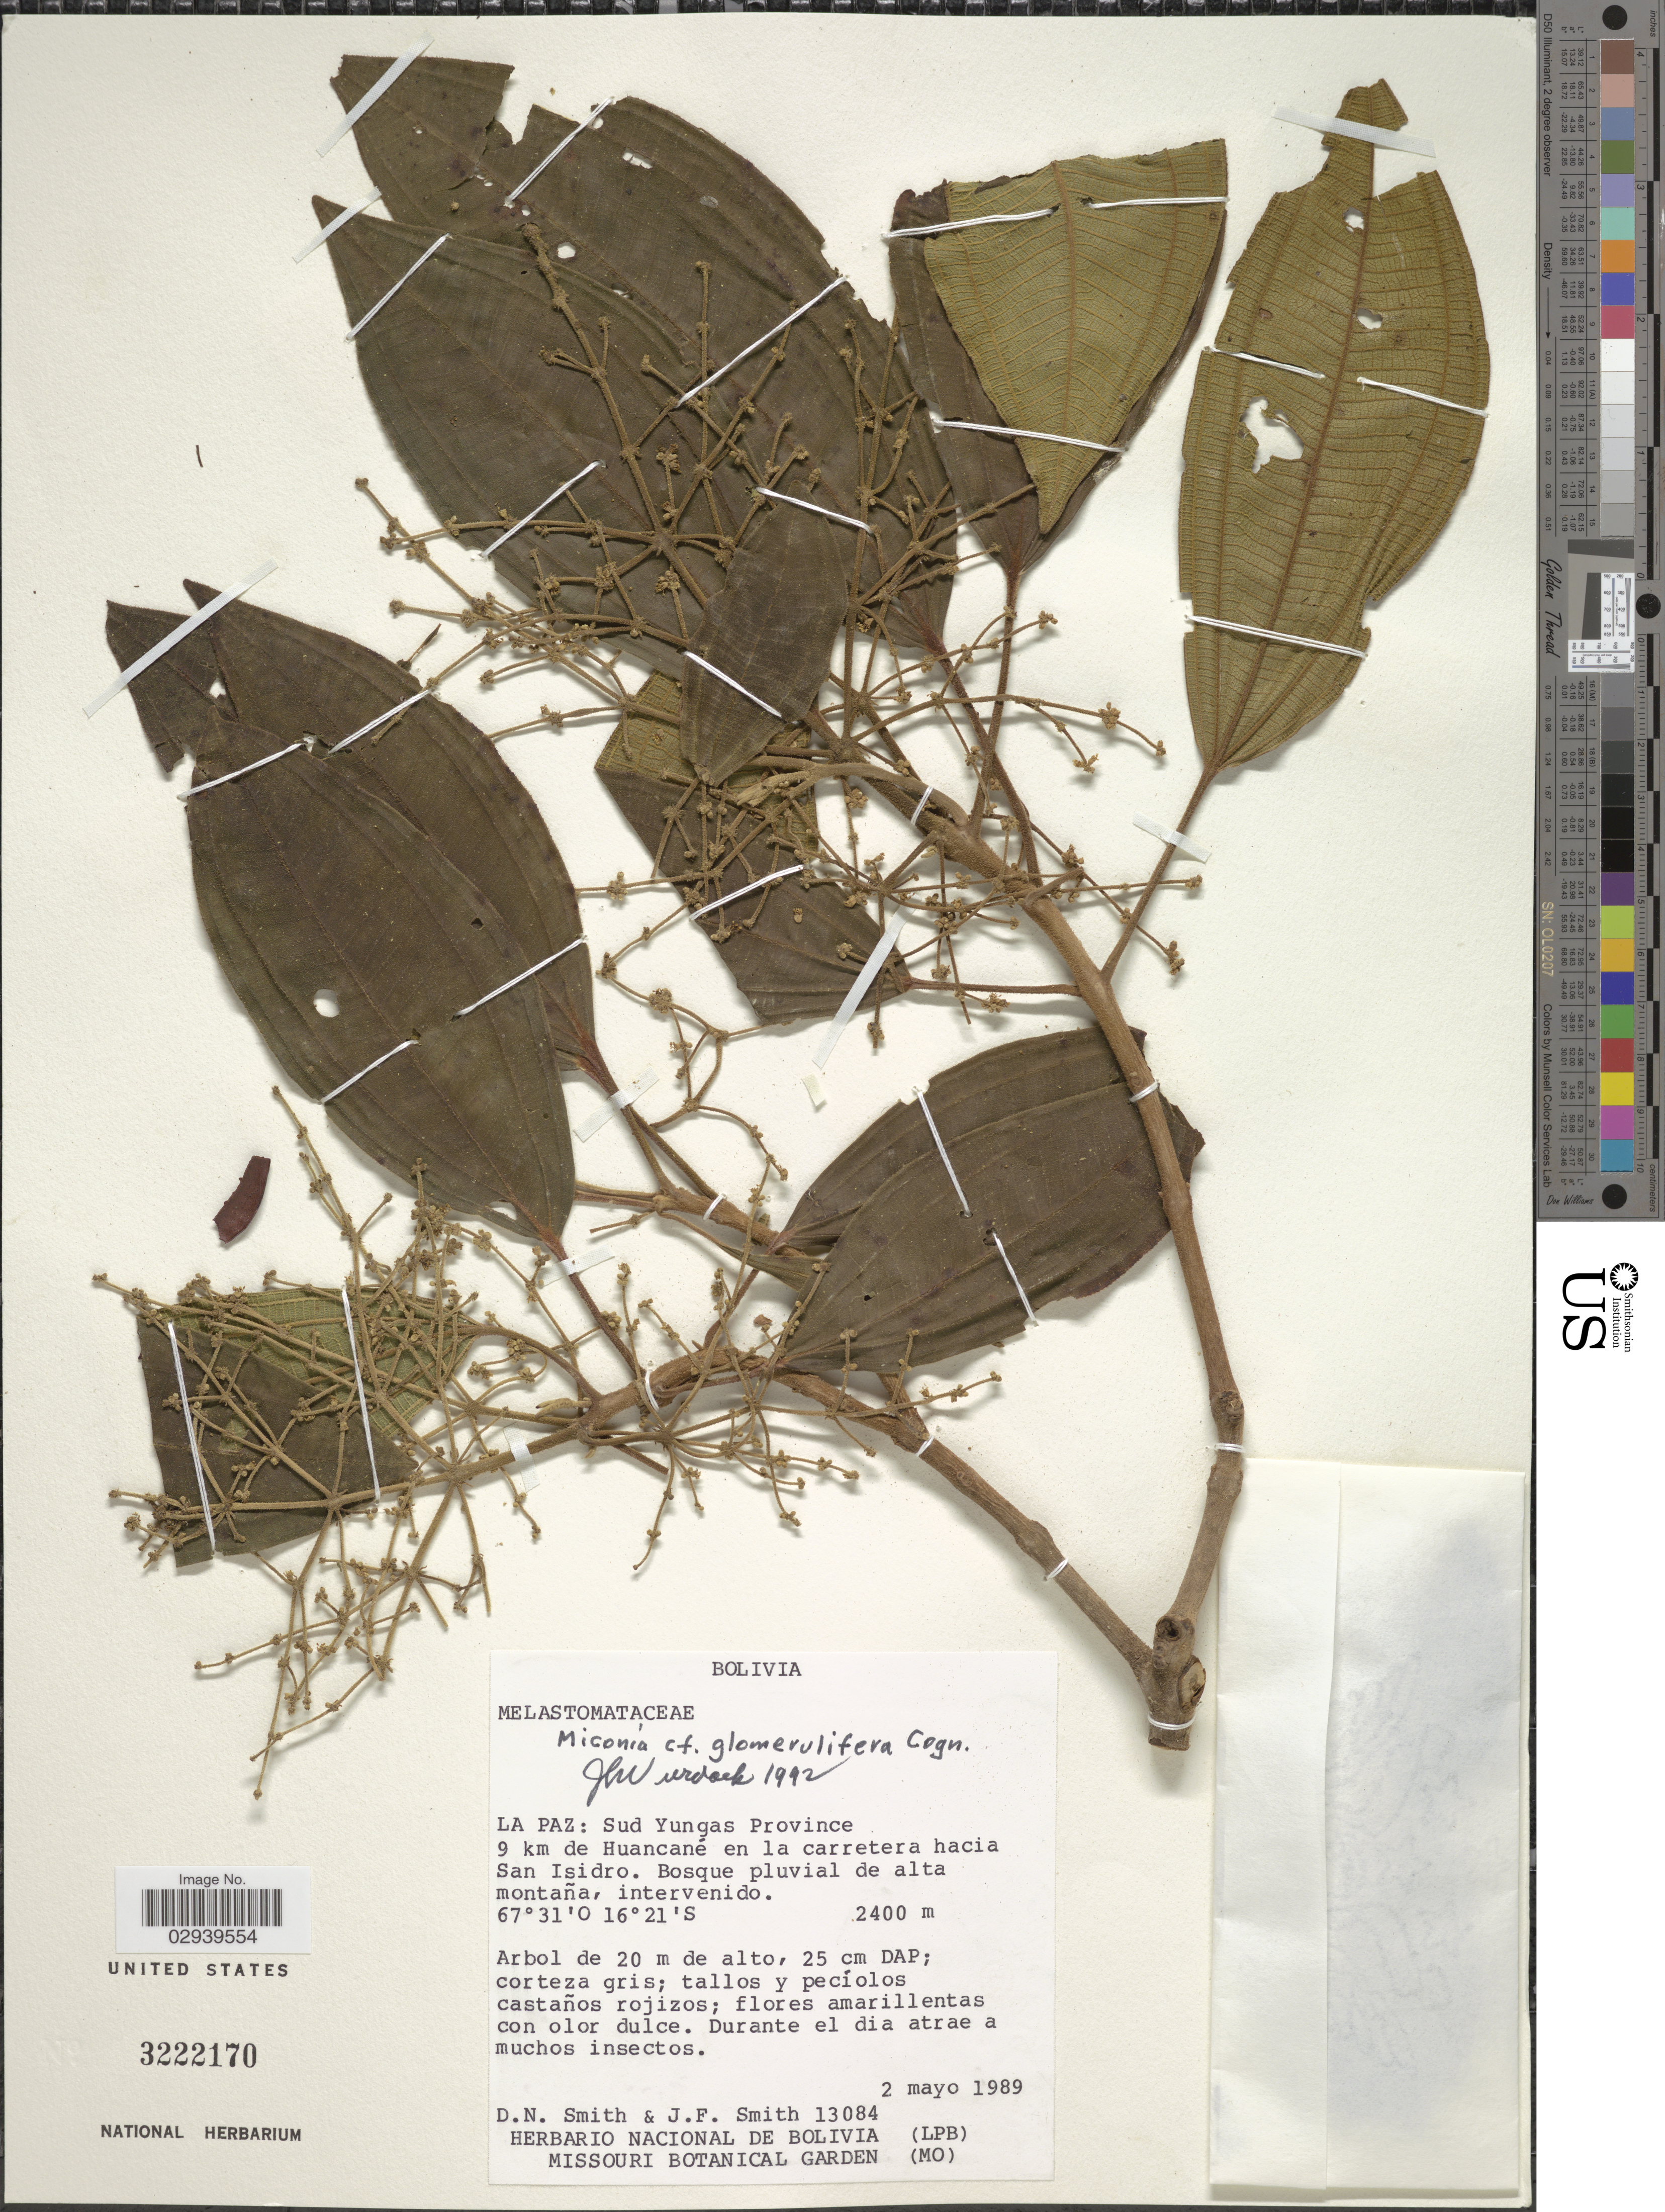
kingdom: Plantae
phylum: Tracheophyta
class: Magnoliopsida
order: Myrtales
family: Melastomataceae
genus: Miconia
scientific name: Miconia glomerulifera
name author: Cogn.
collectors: D. Smith & J. Smith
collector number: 13084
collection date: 1989-05-02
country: Bolivia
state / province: La Paz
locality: Sud Yungas Province 9 km de Huancané en la carretera hacia San Isidro.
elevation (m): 2400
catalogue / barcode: US 3222170